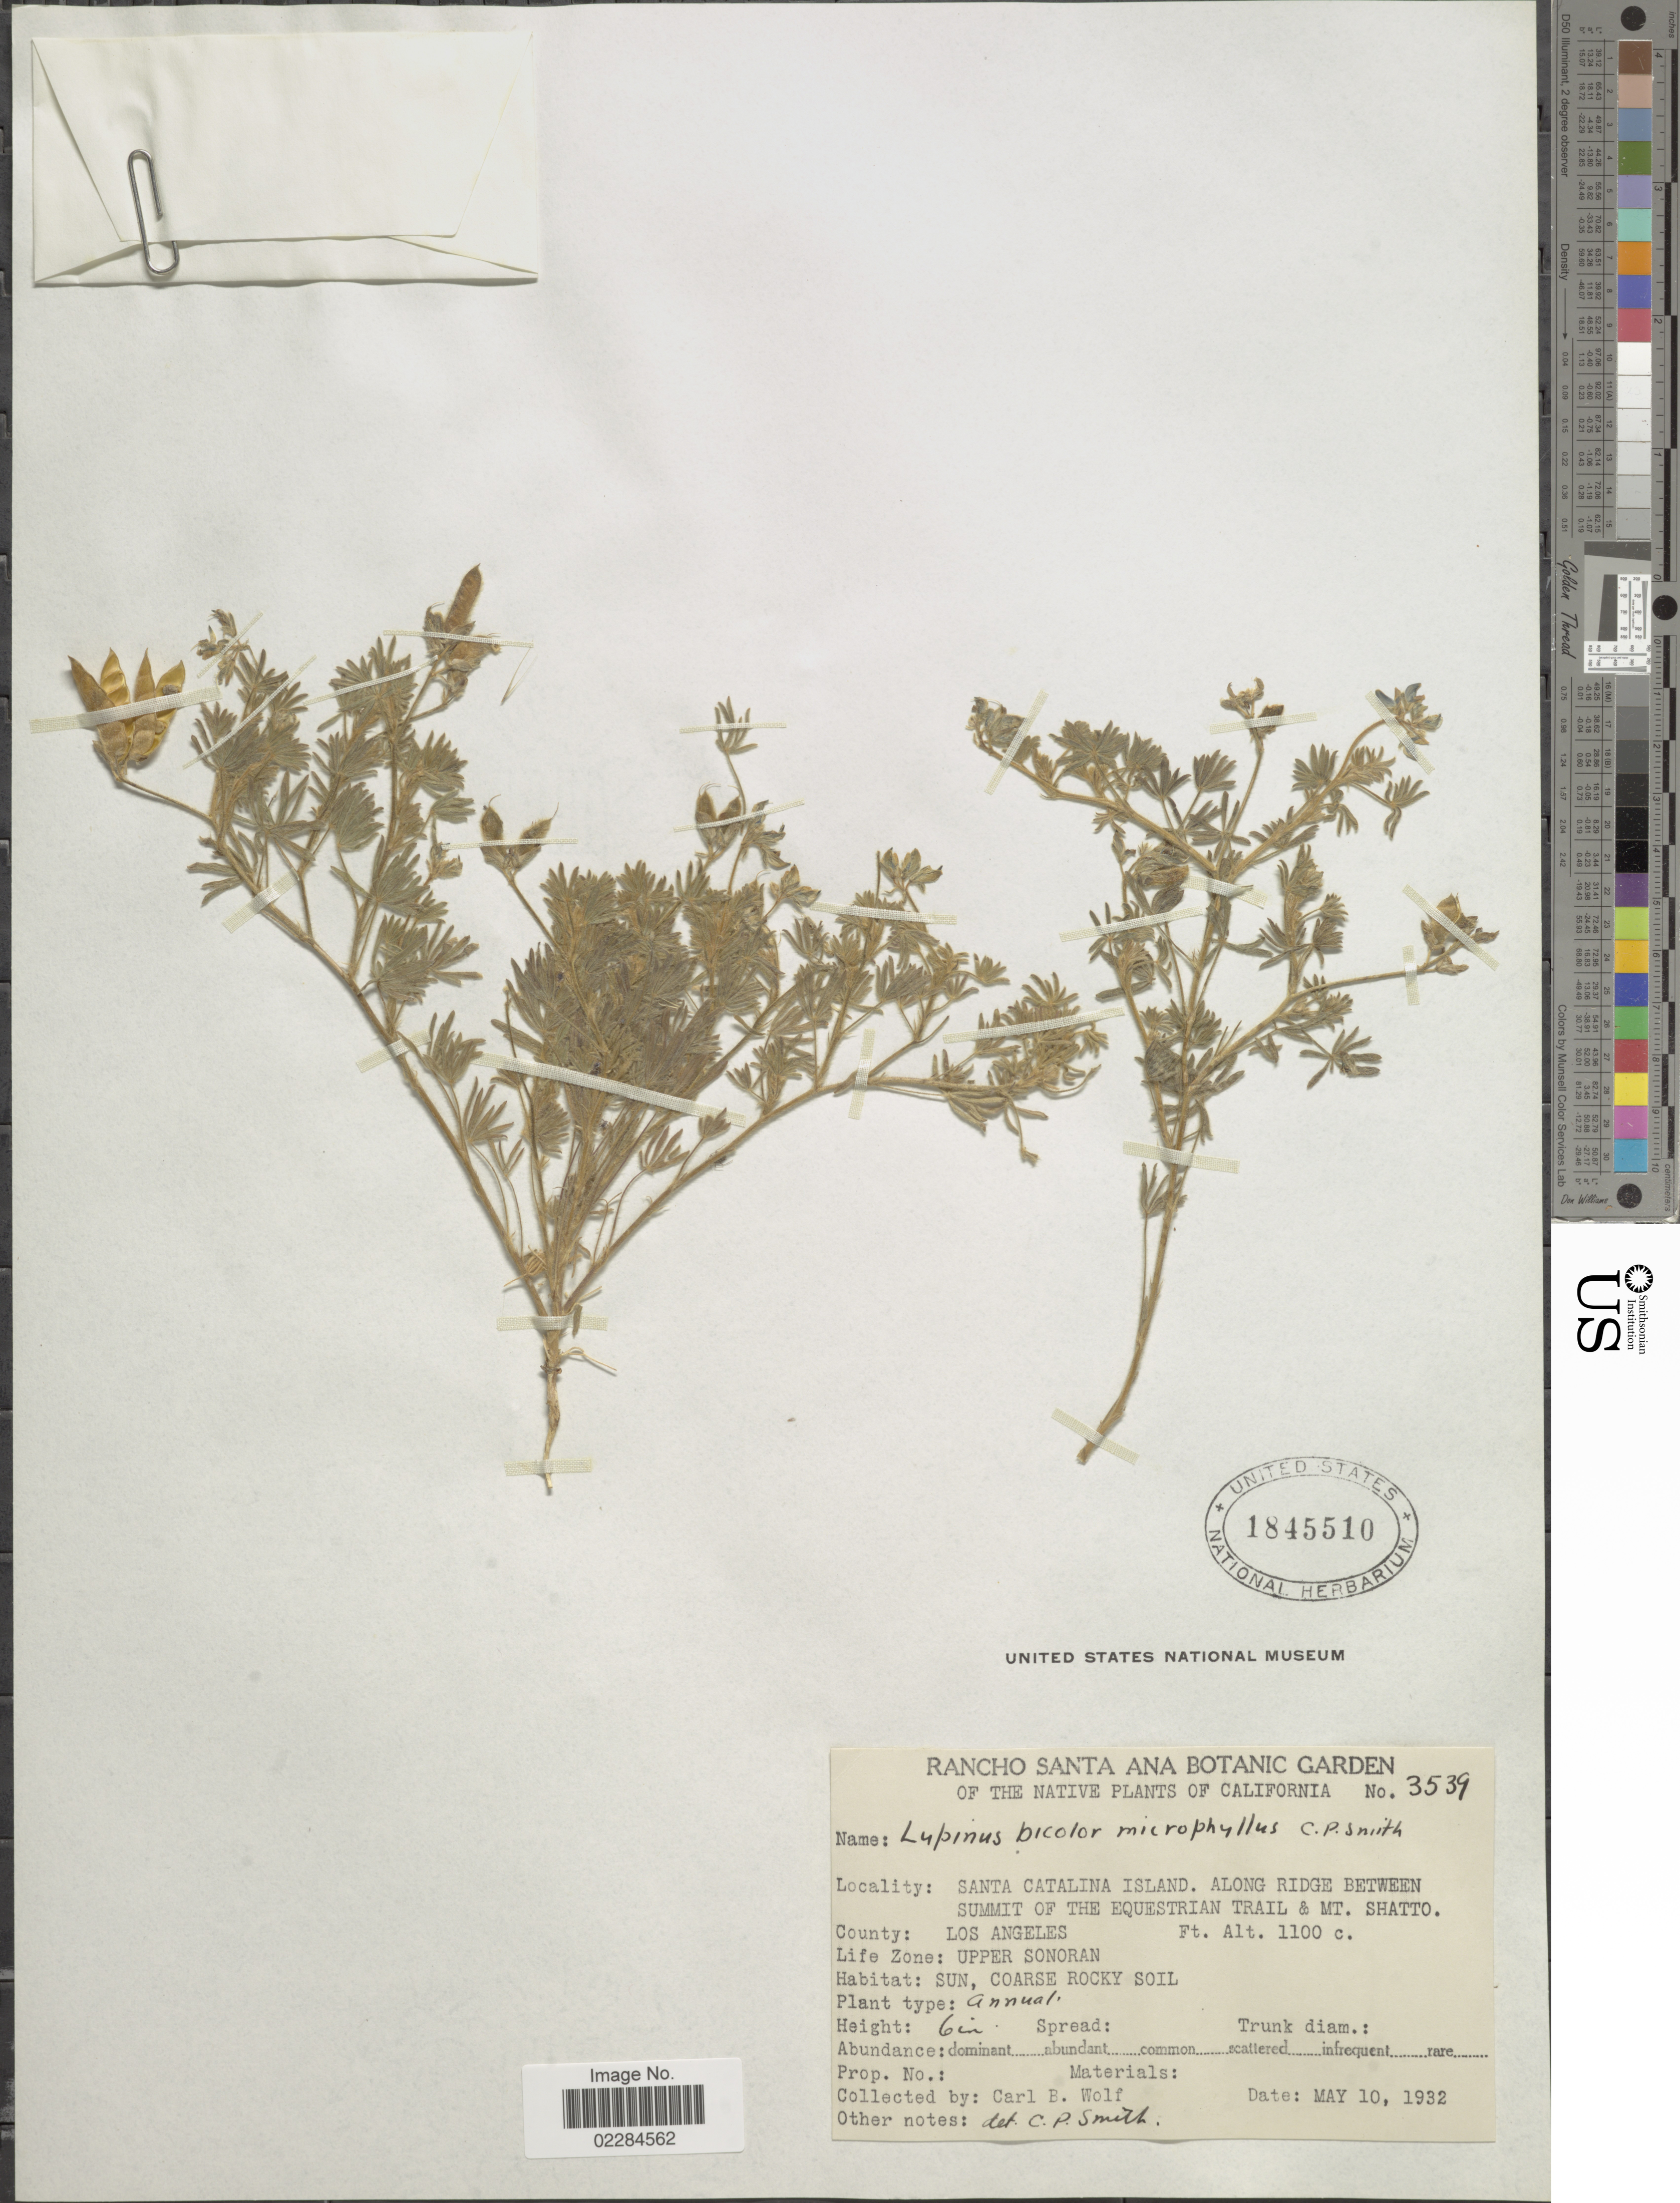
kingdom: Plantae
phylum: Tracheophyta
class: Magnoliopsida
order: Fabales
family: Fabaceae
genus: Lupinus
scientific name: Lupinus bicolor var. microphyllus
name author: Lindl.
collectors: C. B. Wolf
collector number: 3539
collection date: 1932-05-10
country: United States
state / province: California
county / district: Los Angeles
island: Santa Catalina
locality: Santa Catalina Island. Along ridge between summit of the Equestrian trail & My. Shatto. County: Los Angeles. Upper Sonoran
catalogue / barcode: US 1845510